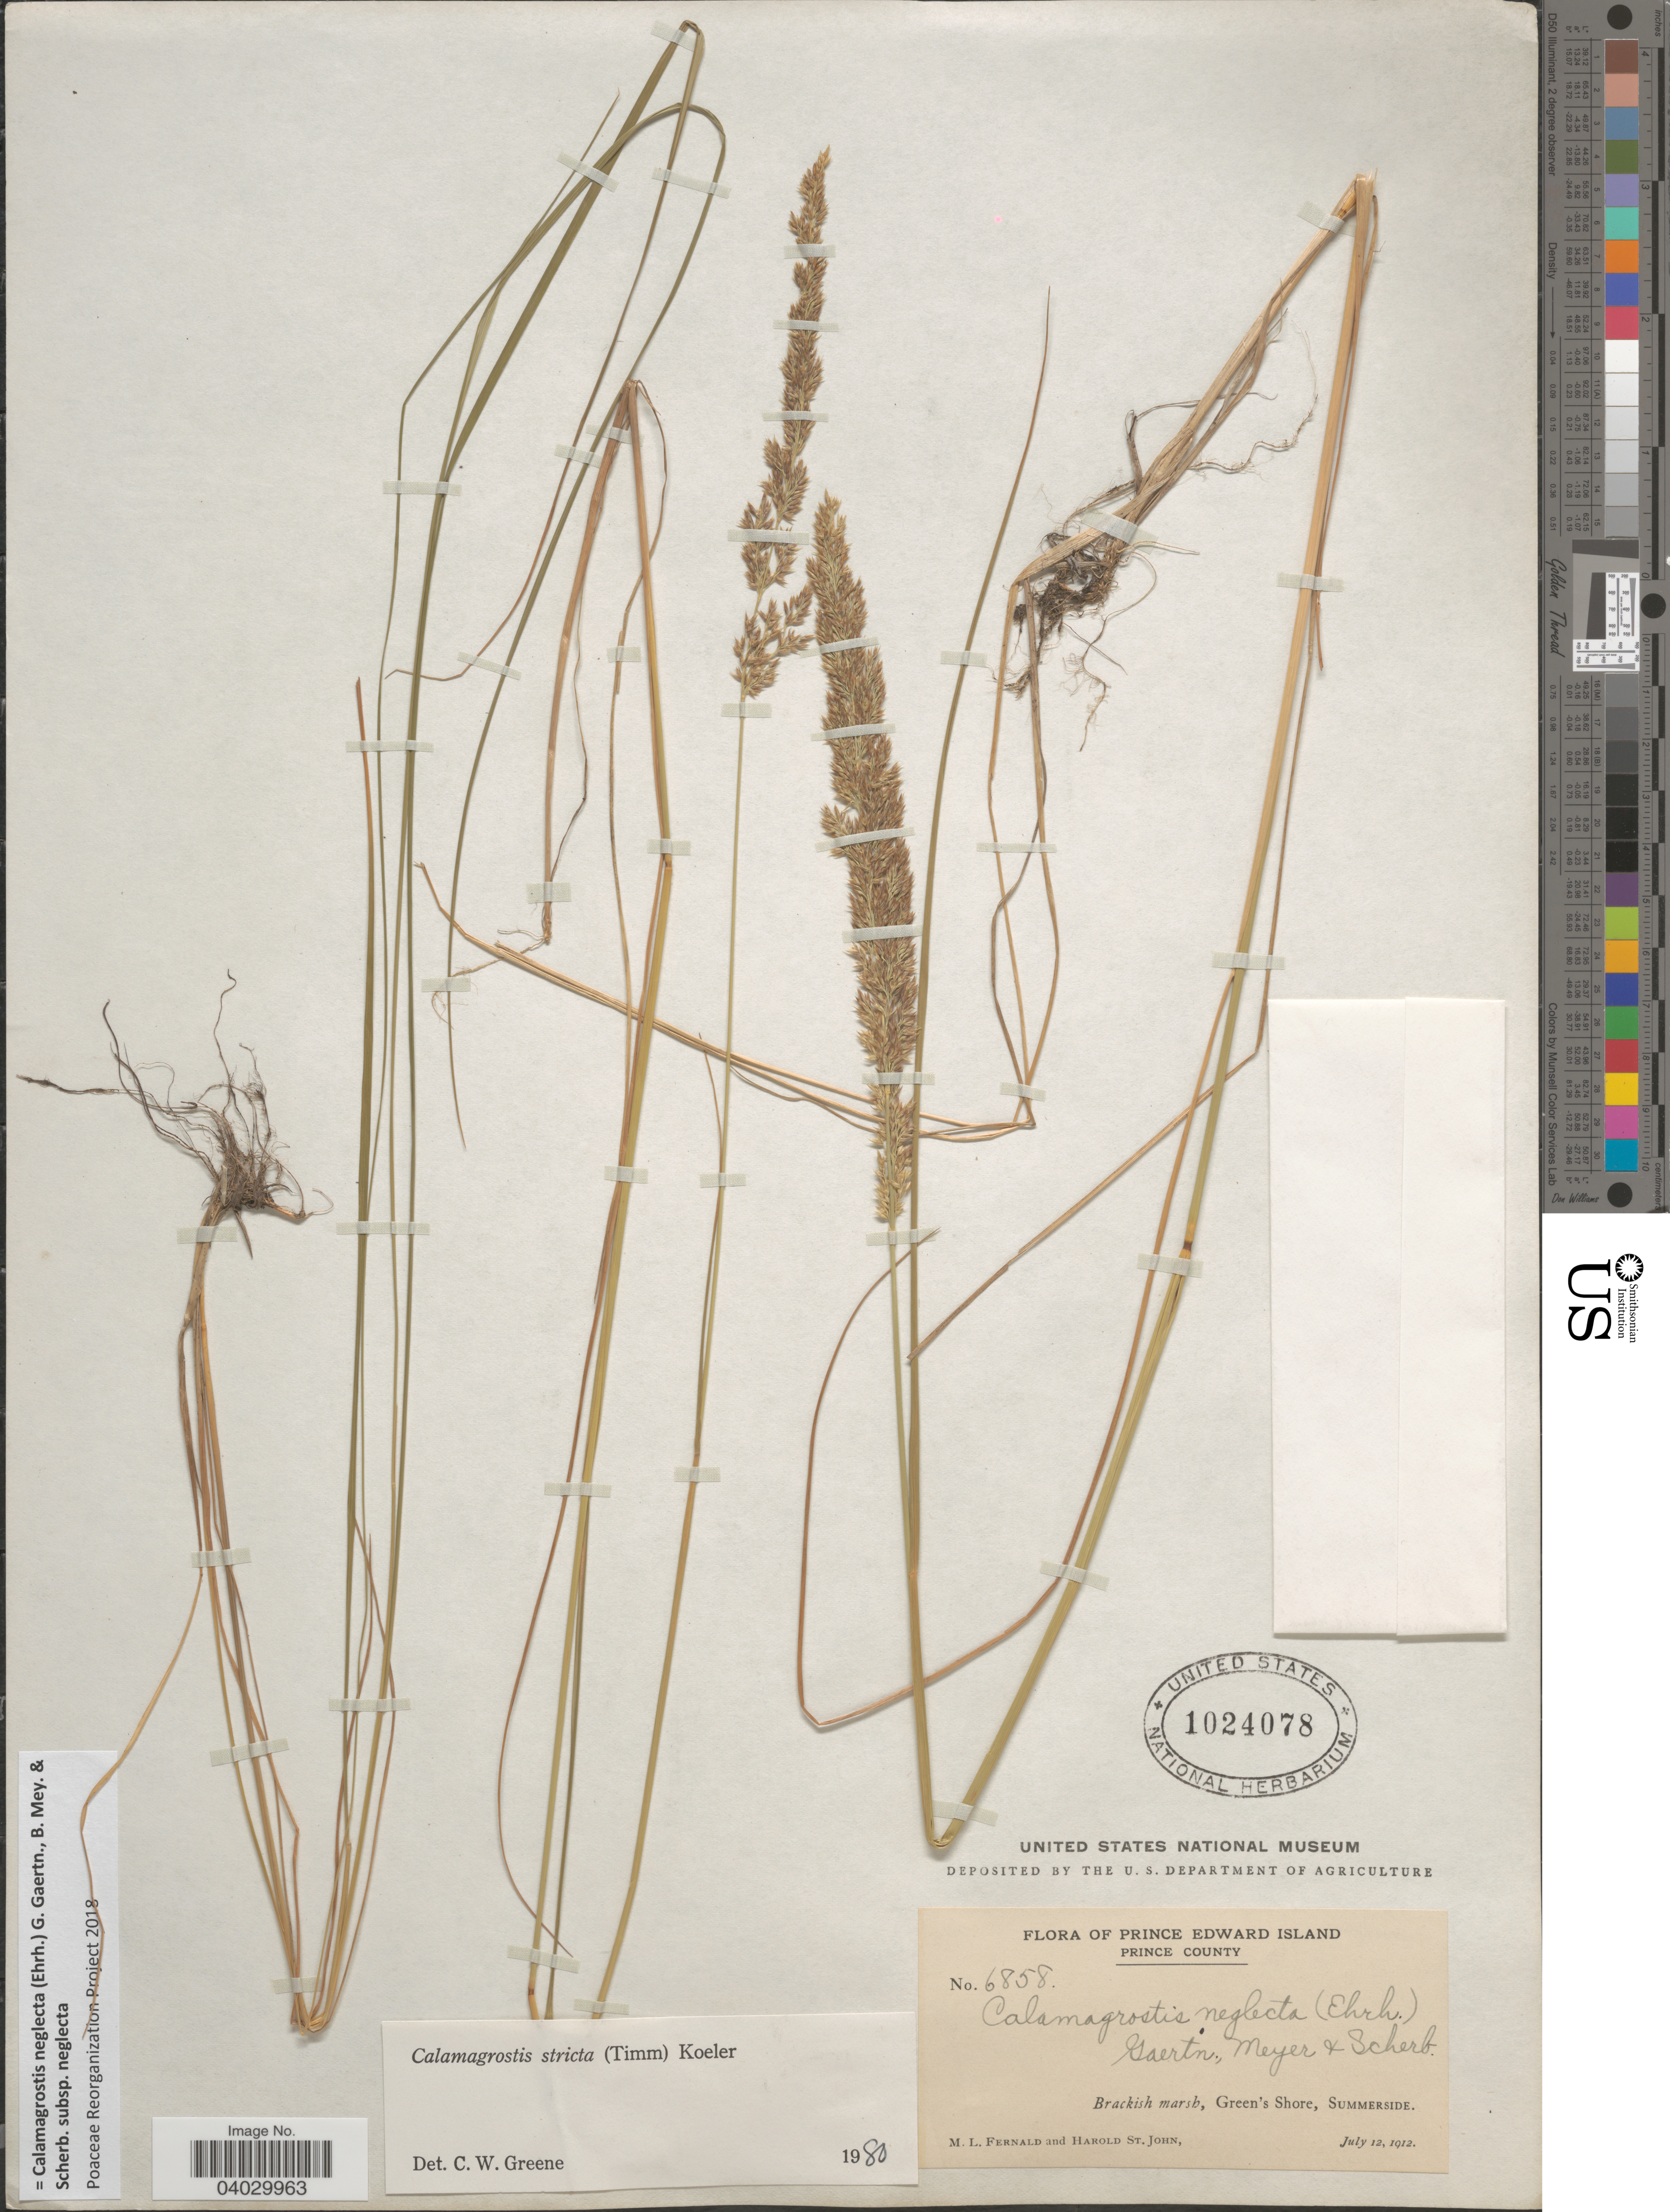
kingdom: Plantae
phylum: Tracheophyta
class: Liliopsida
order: Poales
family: Poaceae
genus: Calamagrostis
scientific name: Calamagrostis neglecta subsp. neglecta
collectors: M. L. Fernald & H. St. John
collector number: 6858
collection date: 1912-07-12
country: Canada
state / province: Prince Edward Island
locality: Prince County. Brackish marsh, Green's Shore, Summerside.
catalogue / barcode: US 1024078